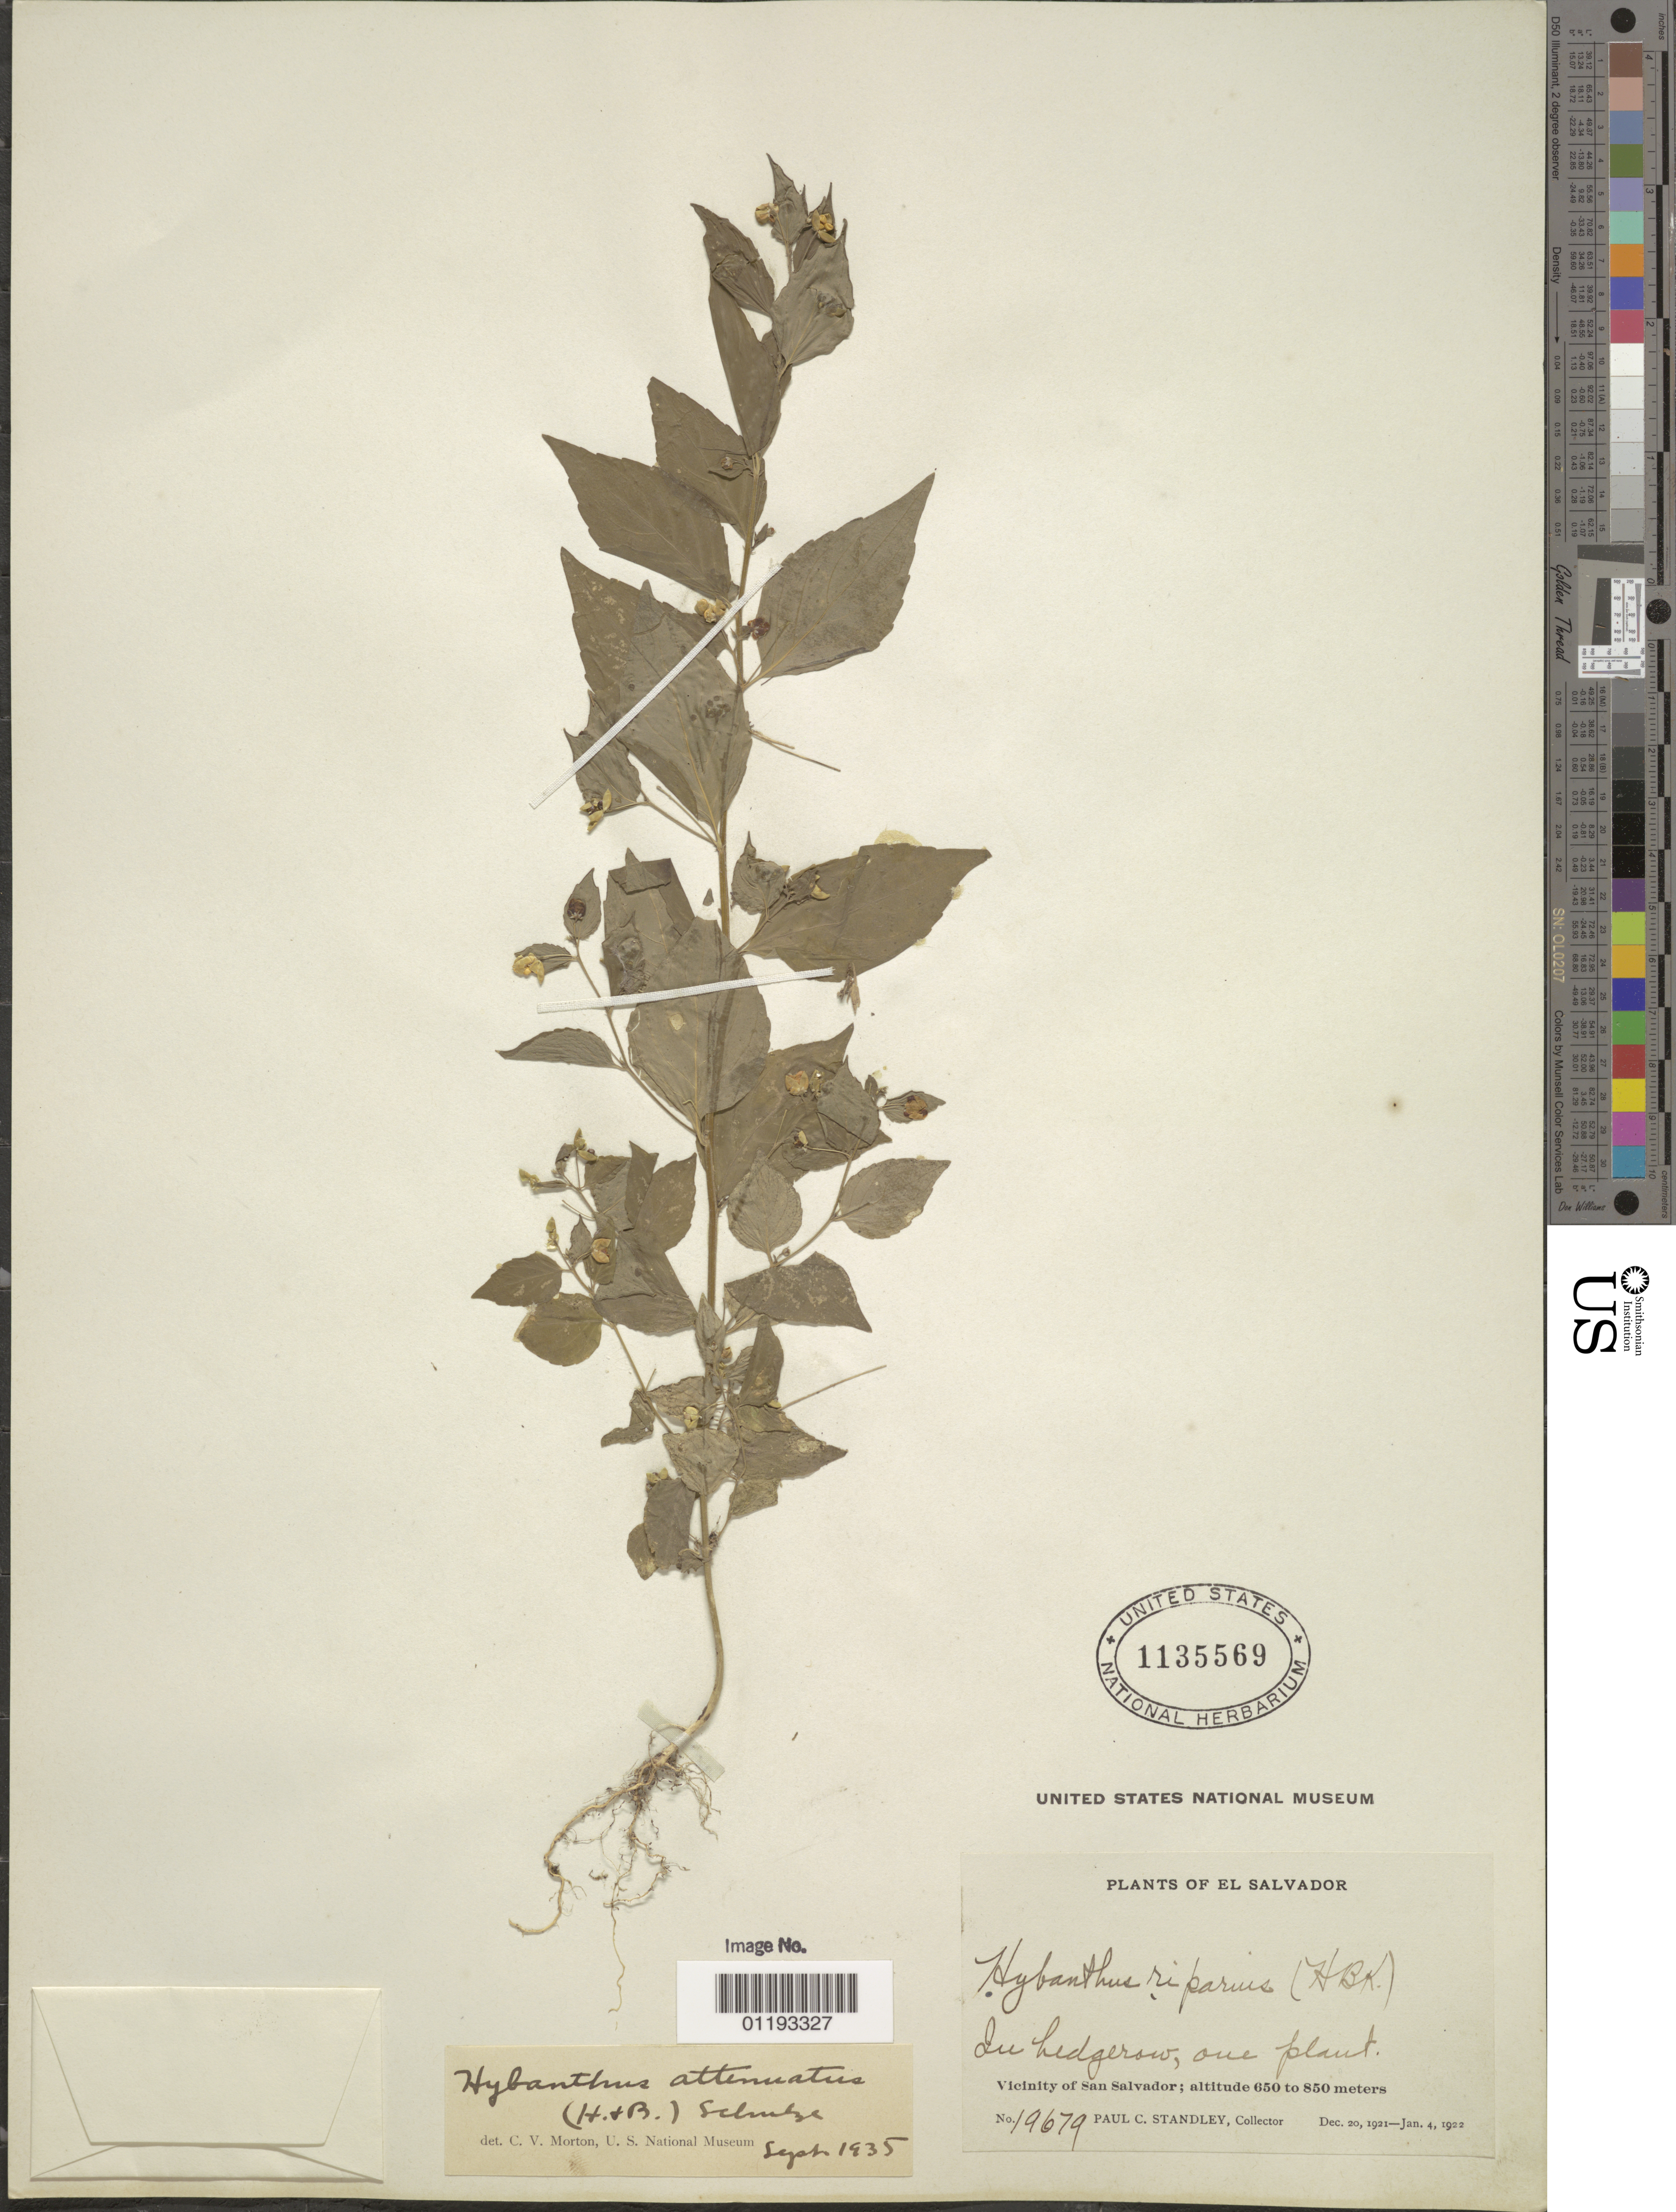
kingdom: Plantae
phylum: Tracheophyta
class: Magnoliopsida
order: Malpighiales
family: Violaceae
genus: Pombalia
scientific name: Pombalia attenuata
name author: (Humb. & Bonpl. ex Willd.) Paula-Souza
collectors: P. C. Standley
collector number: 19679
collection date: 1921-12-20/1922-01-04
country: El Salvador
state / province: San Salvador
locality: Vicinity of San Salvador.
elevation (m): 650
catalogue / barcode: US 1135569